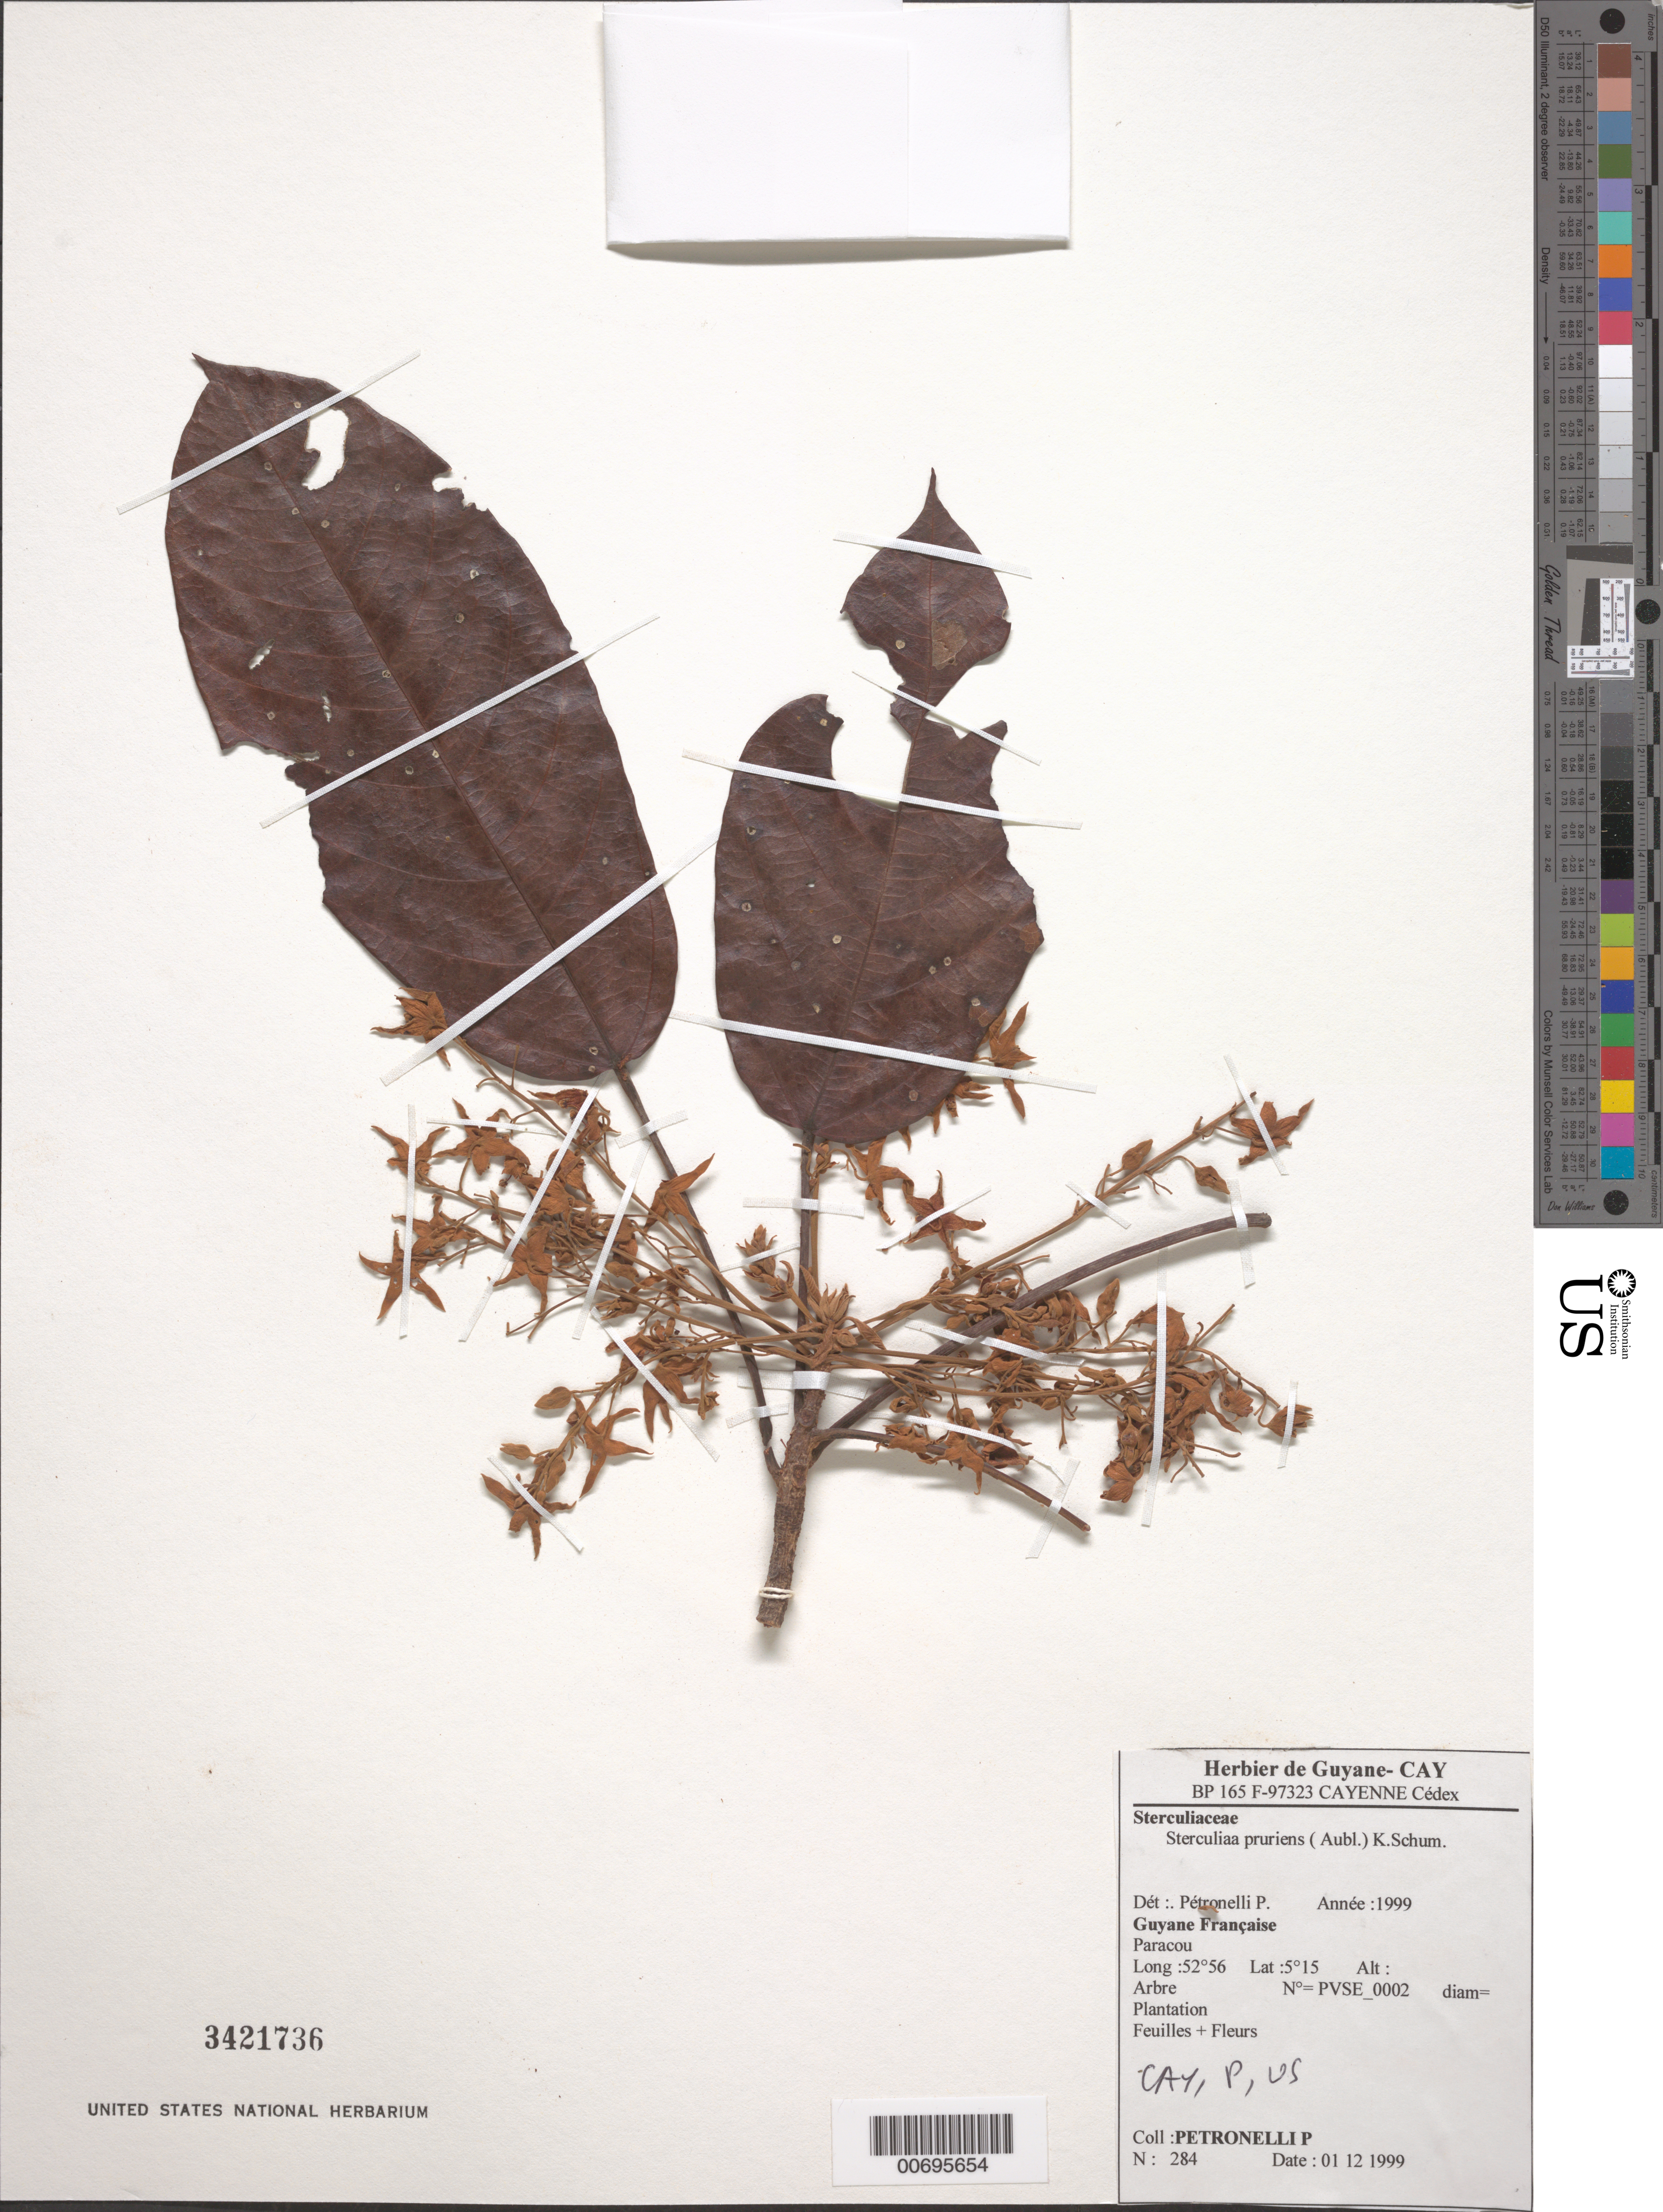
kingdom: Plantae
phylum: Tracheophyta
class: Magnoliopsida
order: Malvales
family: Malvaceae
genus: Sterculia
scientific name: Sterculia pruriens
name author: (Aubl.) K. Schum.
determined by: Petronelli, P.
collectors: P. Petronelli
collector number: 284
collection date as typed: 1-Dec-99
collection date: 1999-12-01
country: French Guiana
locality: Paracou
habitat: Plantation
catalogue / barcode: US 3421736